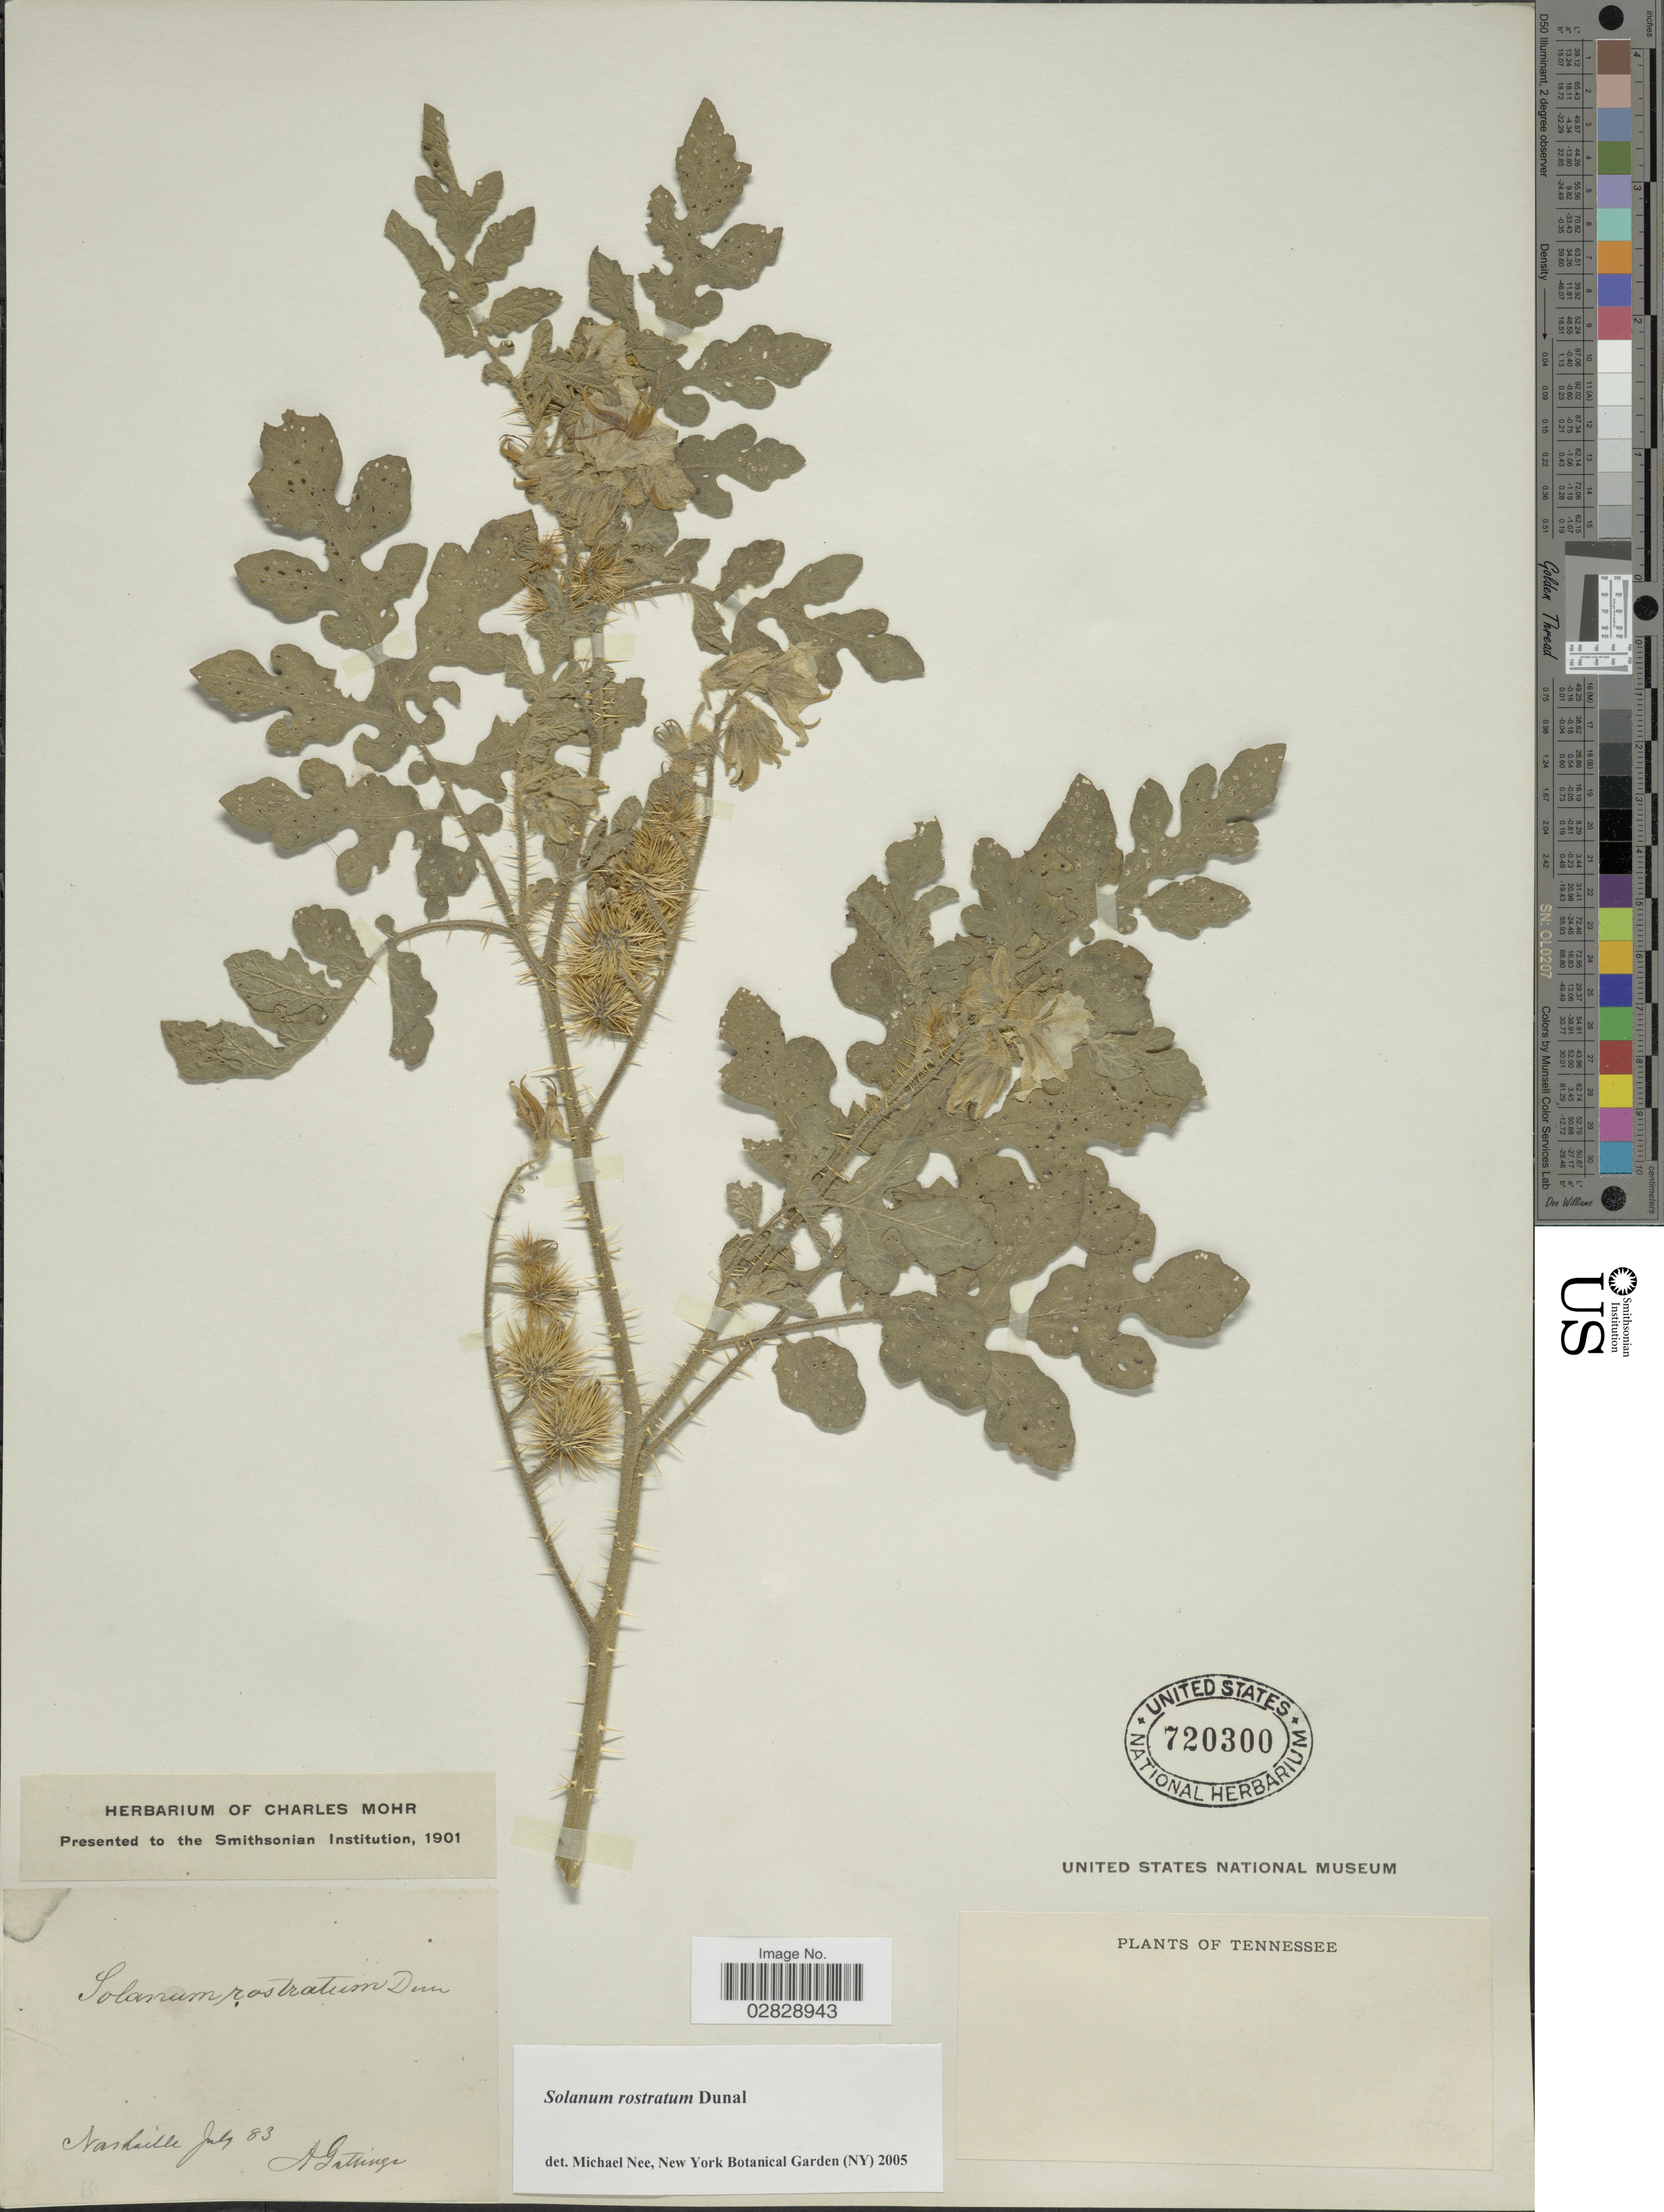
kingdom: Plantae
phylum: Tracheophyta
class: Magnoliopsida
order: Solanales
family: Solanaceae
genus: Solanum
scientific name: Solanum rostratum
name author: Dunal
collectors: A. Gattinger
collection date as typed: Transcribed d/m/y: /7/83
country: United States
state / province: Tennessee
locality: Nashville.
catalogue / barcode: US 720300